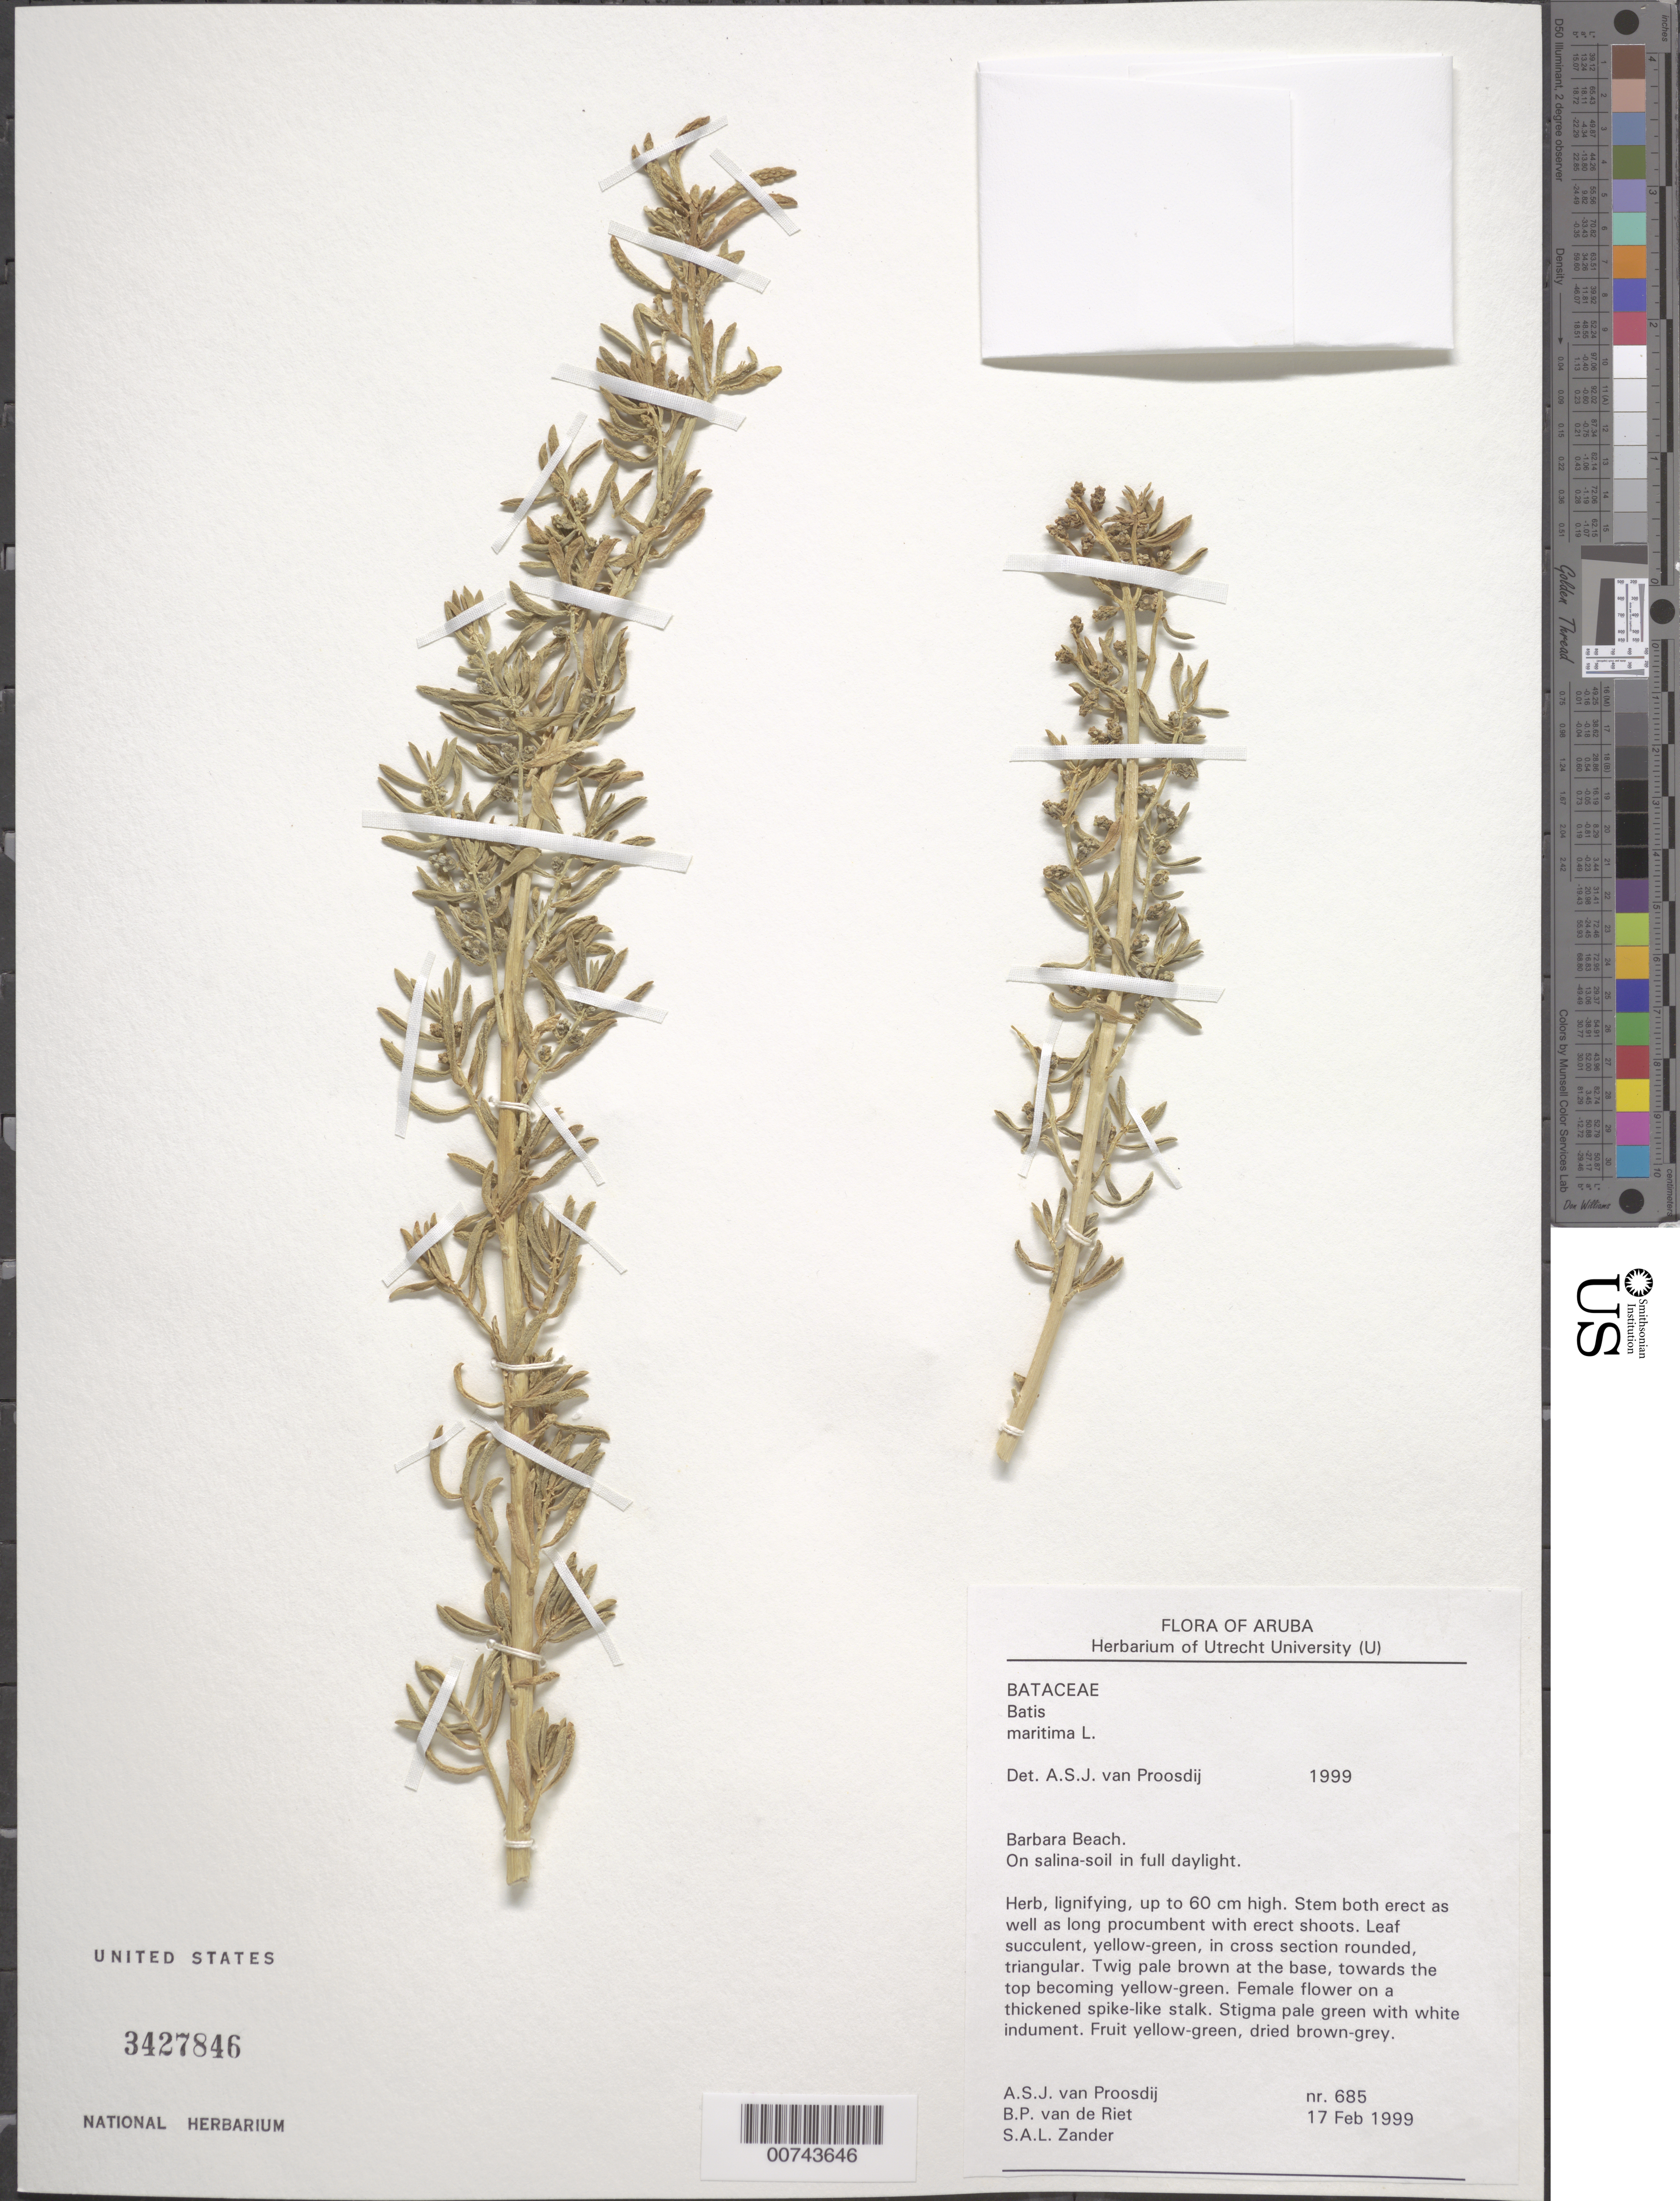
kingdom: Plantae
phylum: Tracheophyta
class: Magnoliopsida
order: Brassicales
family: Bataceae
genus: Batis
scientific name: Batis maritima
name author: L.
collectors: A. Proosdij, B. Riet & S. Zander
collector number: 685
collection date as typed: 17 Feb 1999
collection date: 1999-02-17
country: Aruba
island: Aruba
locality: Barbara Beach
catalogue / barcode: US 3427846